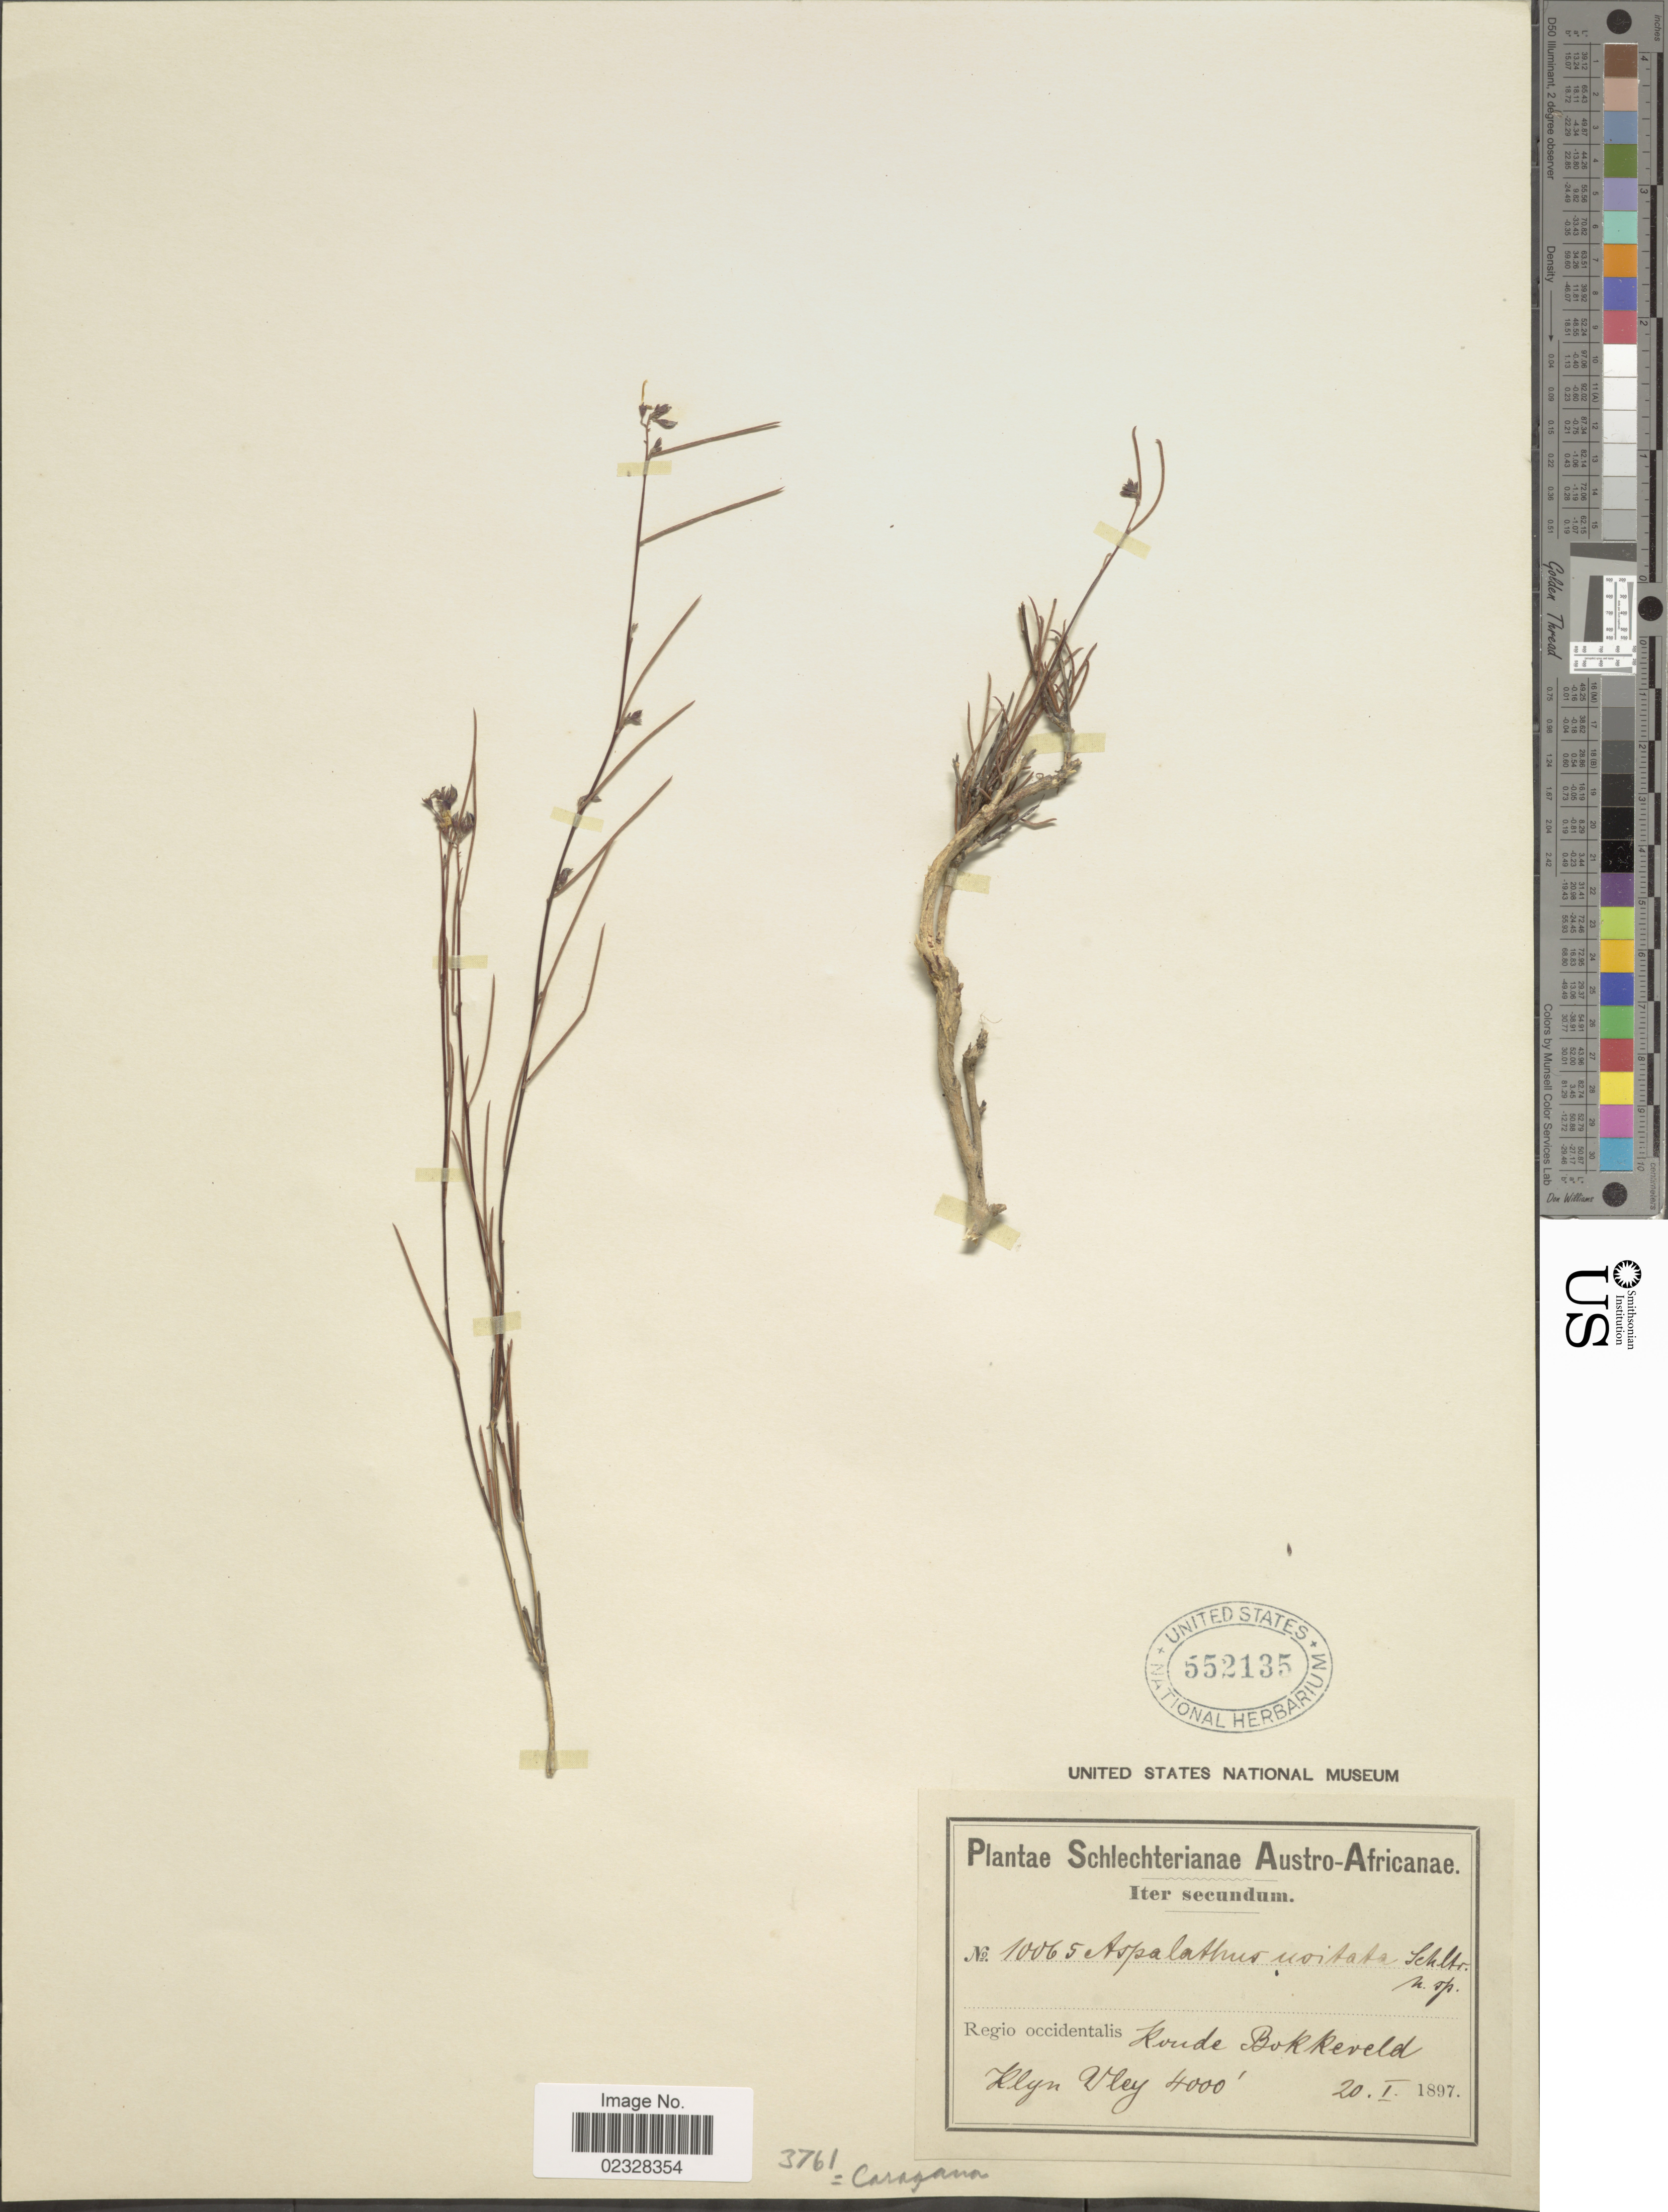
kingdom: Plantae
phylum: Tracheophyta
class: Magnoliopsida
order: Fabales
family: Fabaceae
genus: Caragana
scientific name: Caragana sp.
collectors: Schlechter, --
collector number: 10065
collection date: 1897-01-20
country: South Africa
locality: Austro-Africanae, Regio occidentalis, Koude Bokkeveld, Klyn Vley.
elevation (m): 1219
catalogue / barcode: US 552135